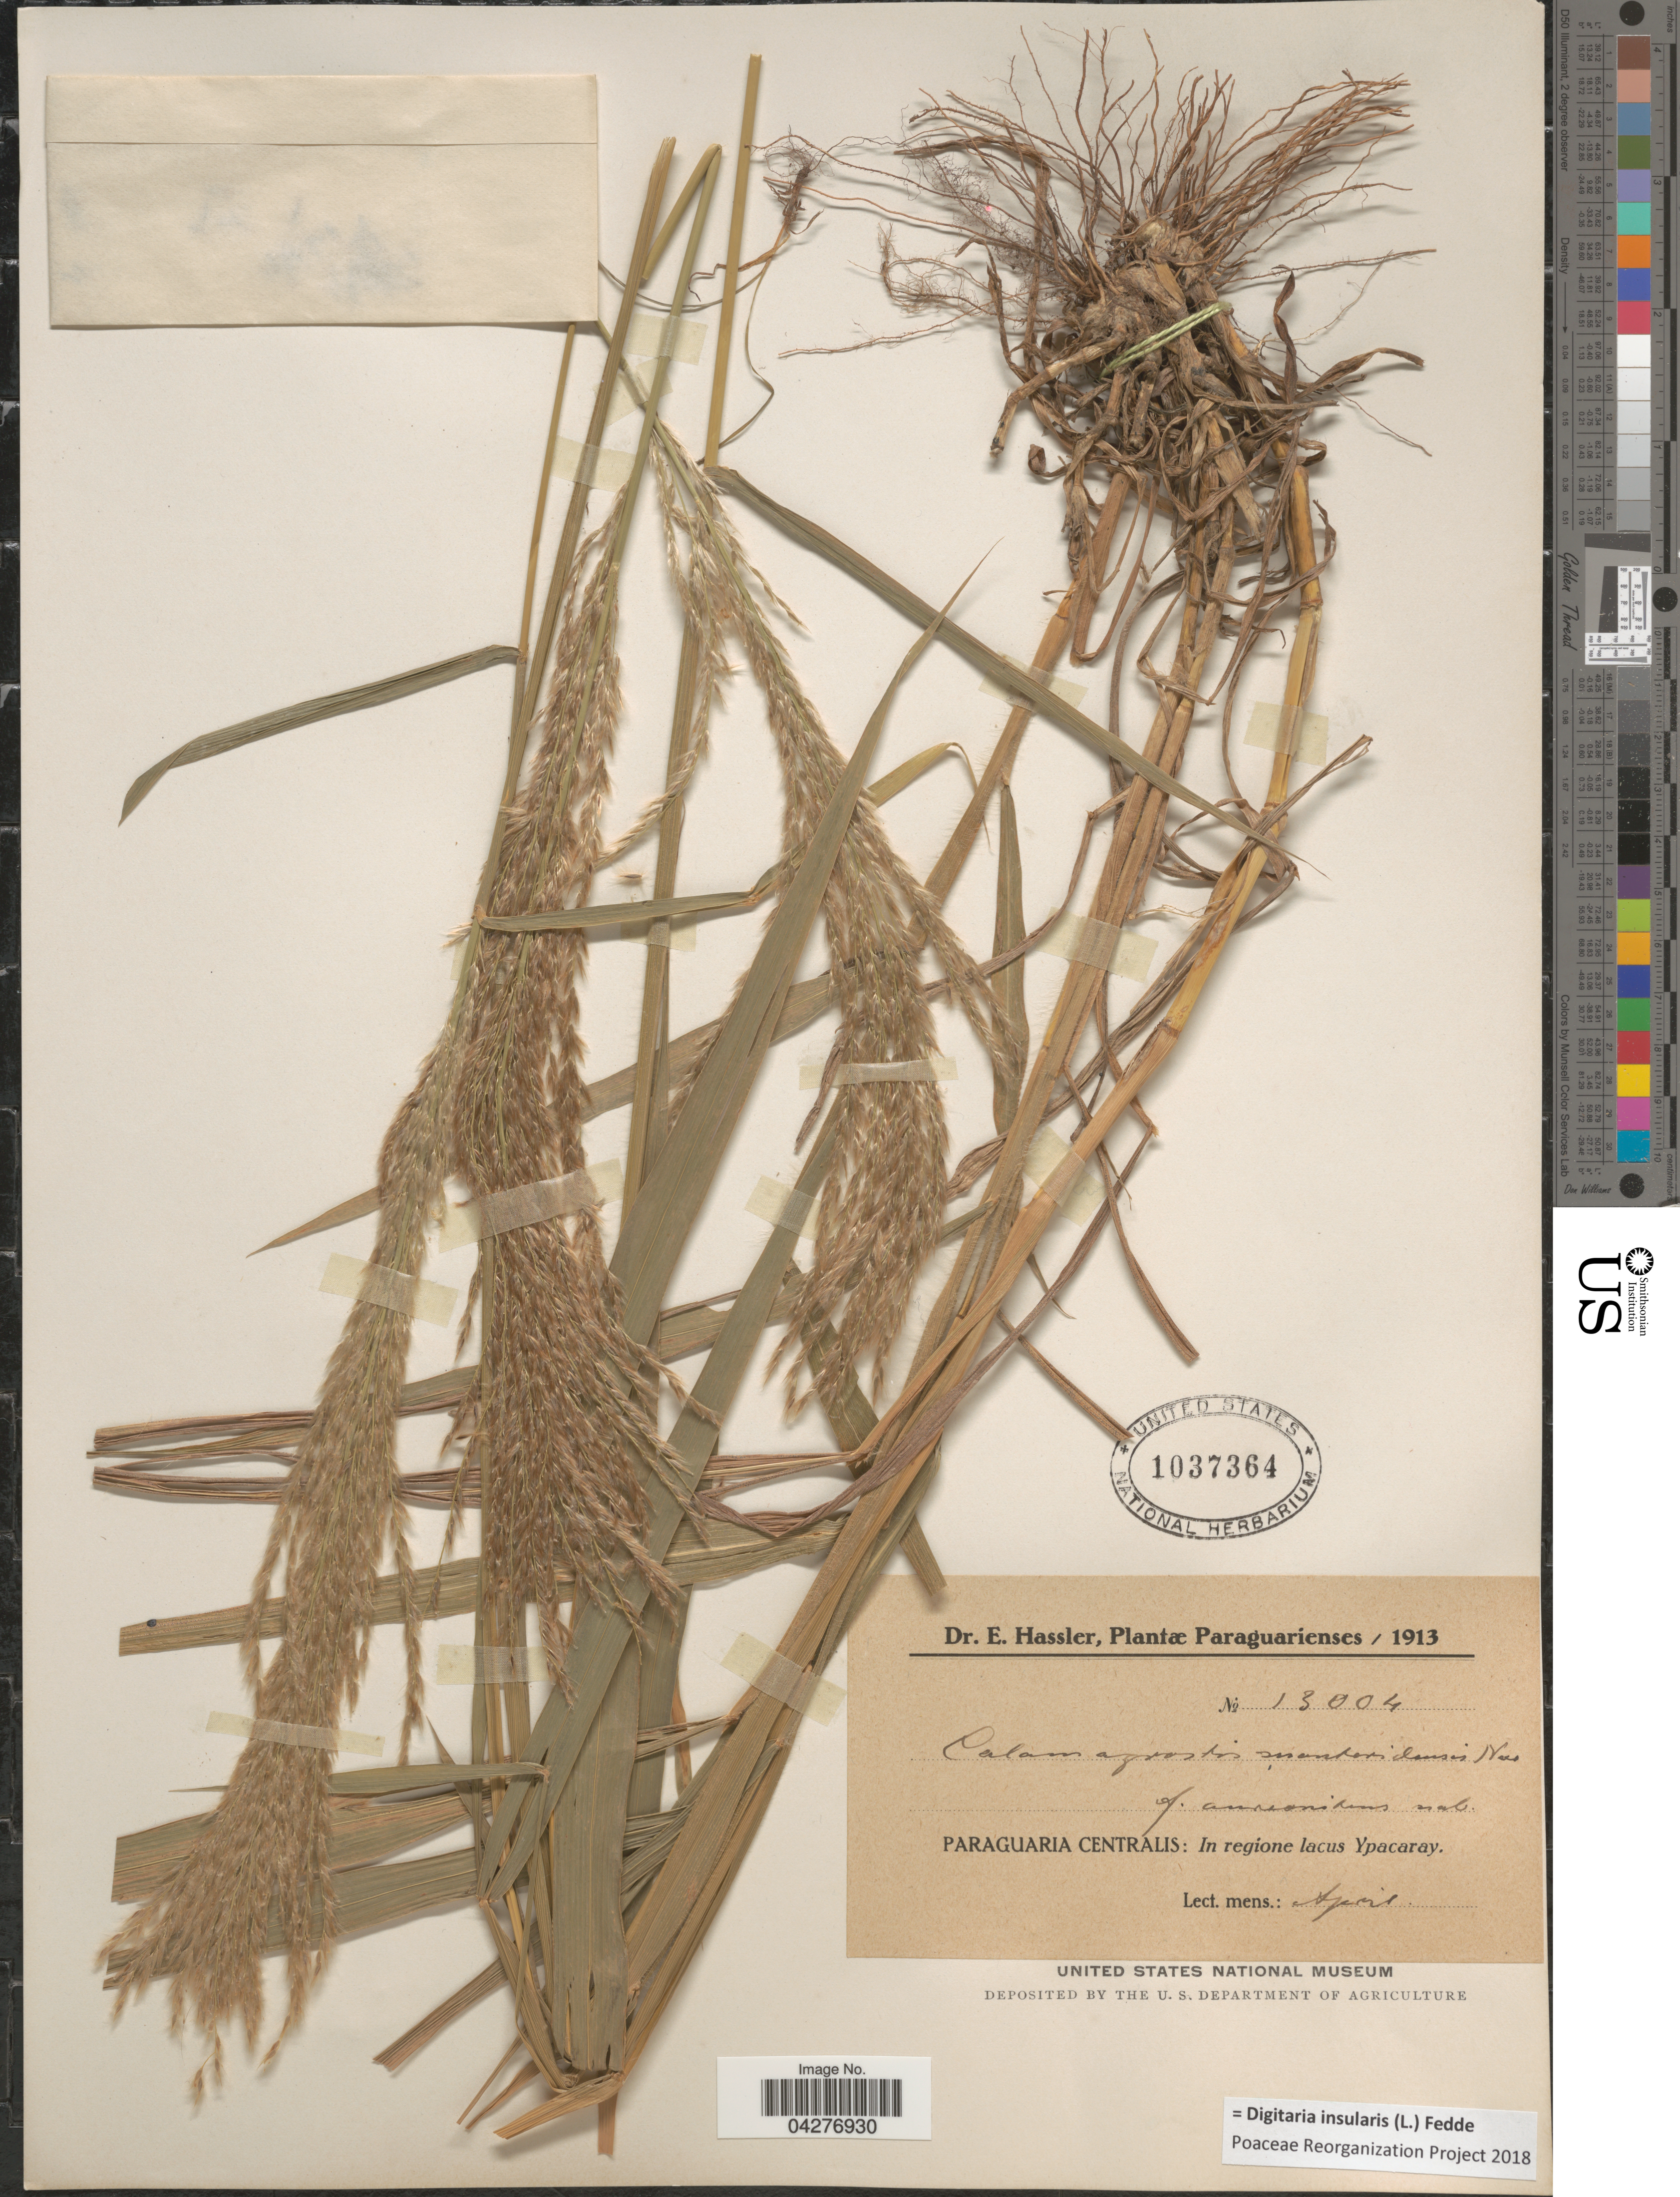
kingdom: Plantae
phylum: Tracheophyta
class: Liliopsida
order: Poales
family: Poaceae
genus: Digitaria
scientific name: Digitaria insularis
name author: (L.) Fedde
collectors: E. Hassler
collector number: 13004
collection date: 1913-04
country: Paraguay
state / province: Central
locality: Paraguaria Centralis: In regione lacus Ypacaray.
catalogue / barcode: US 1037364